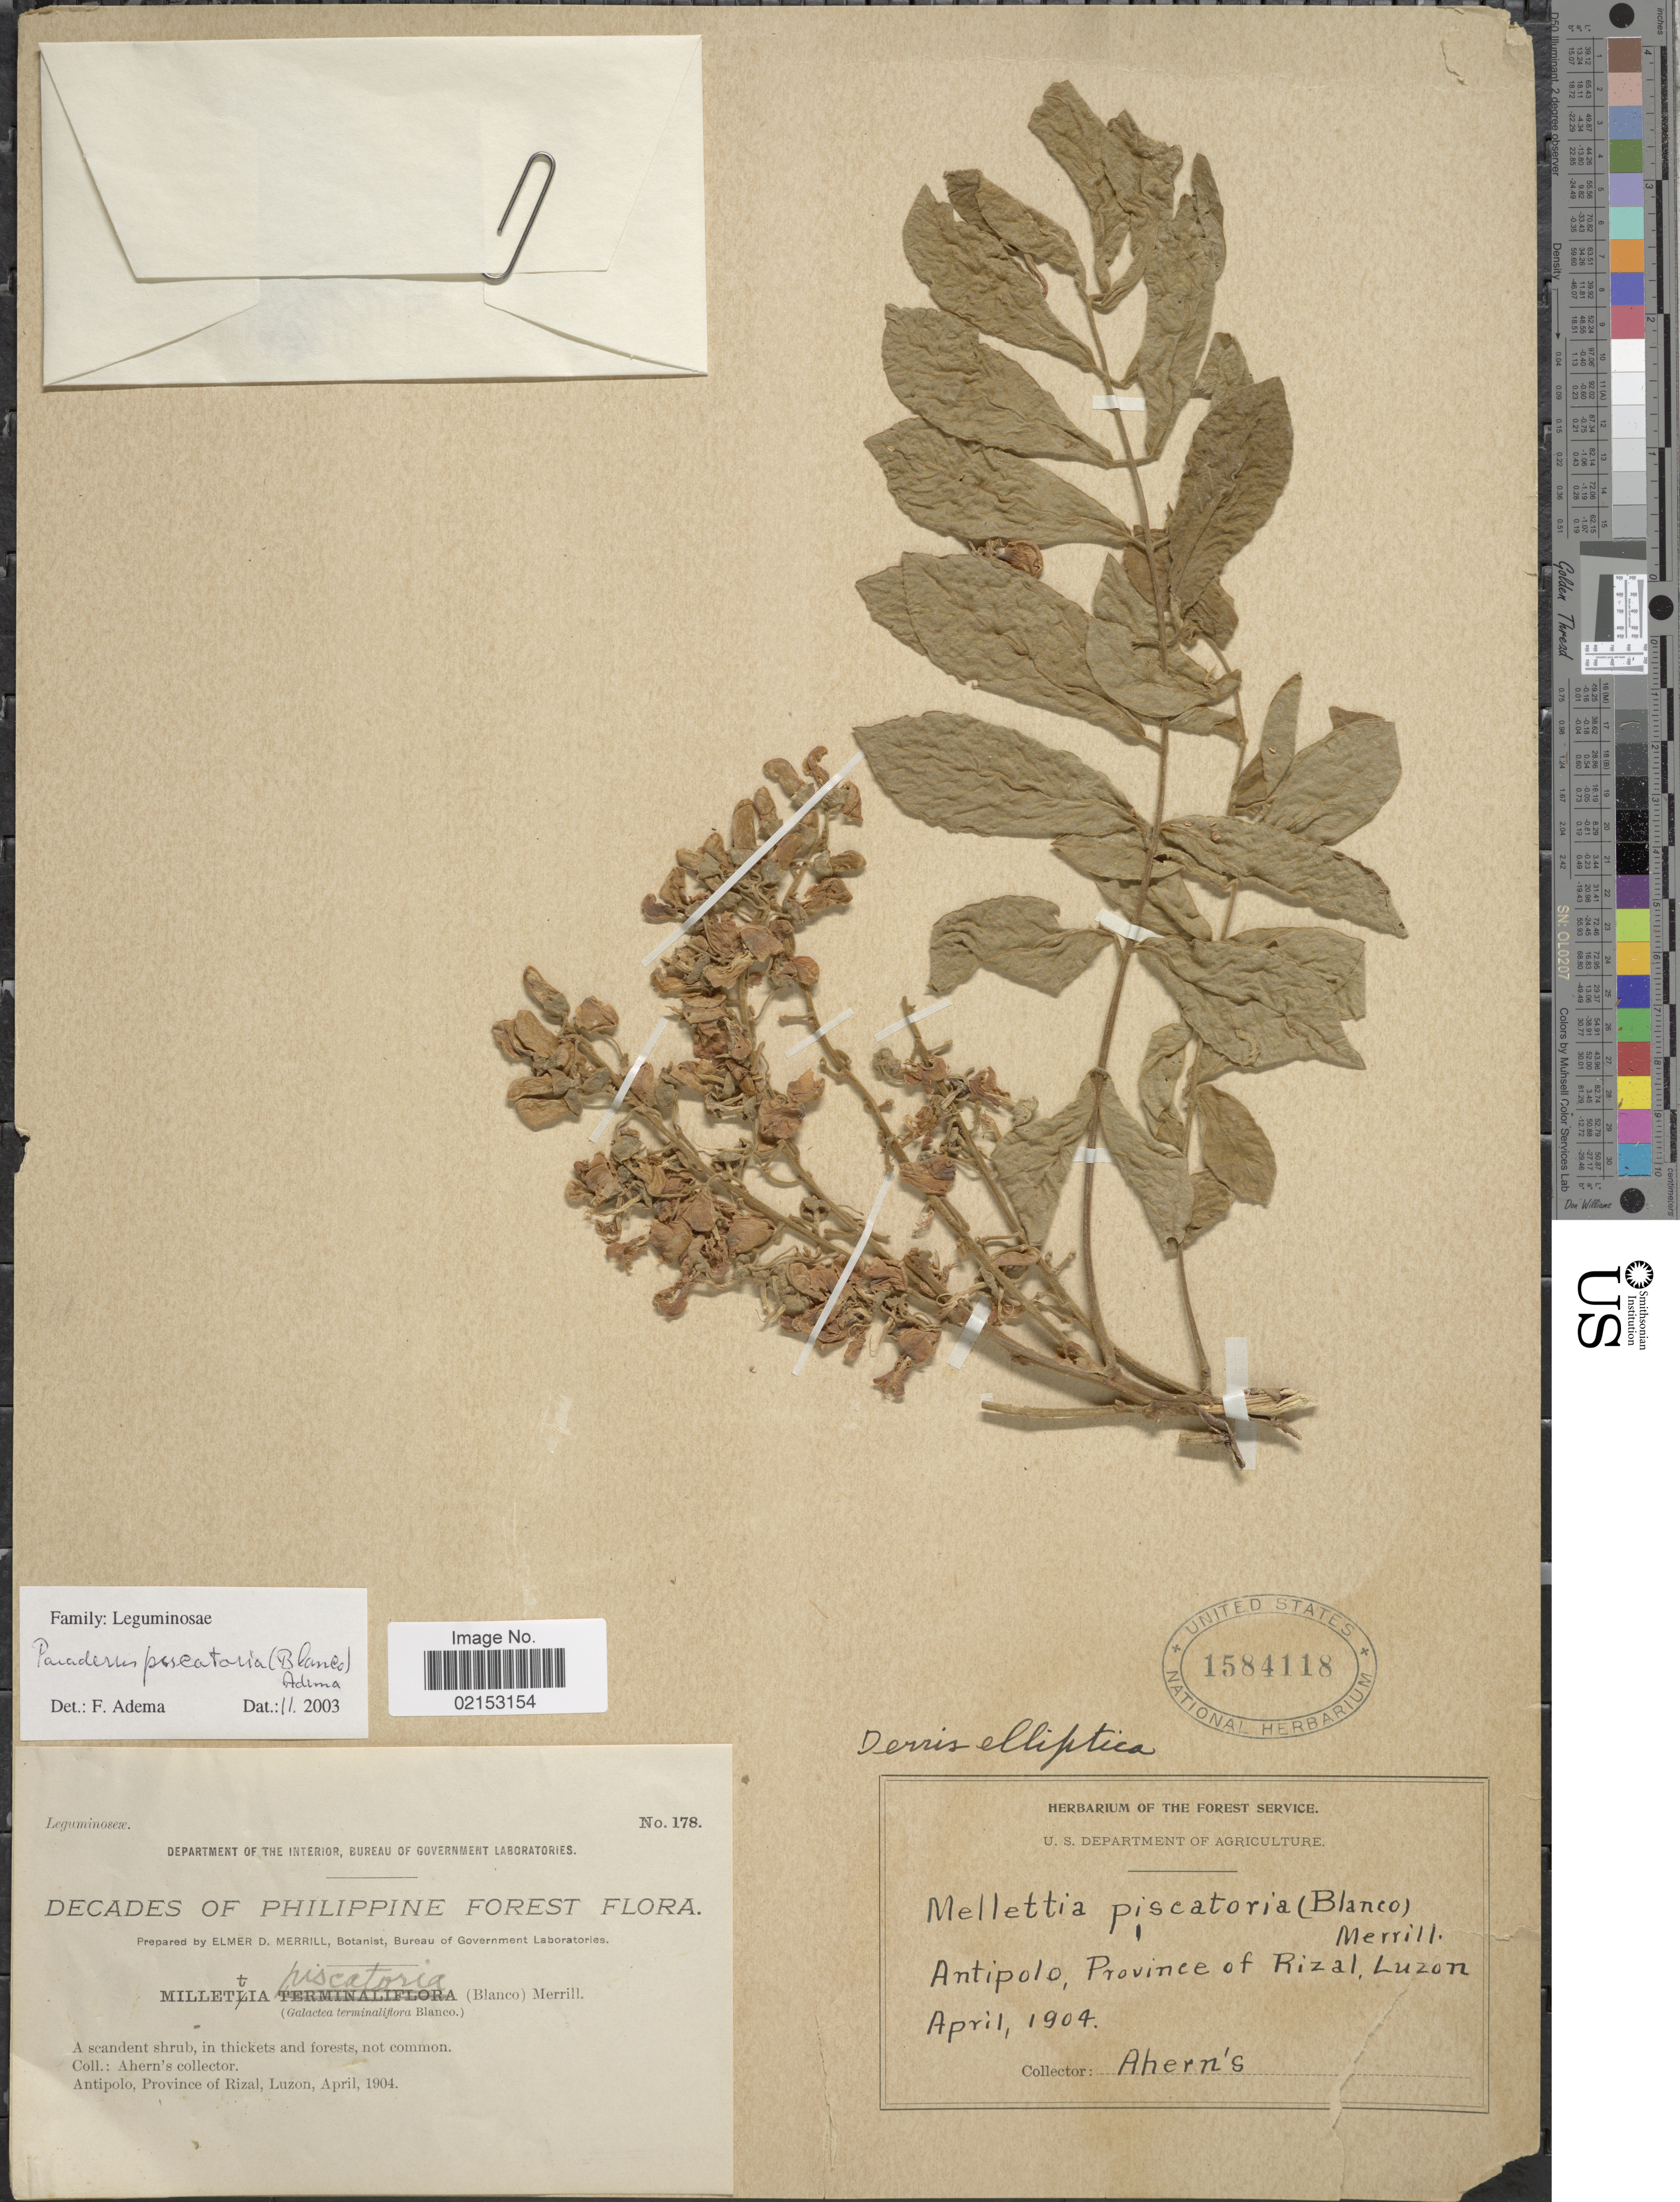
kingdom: Plantae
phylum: Tracheophyta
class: Magnoliopsida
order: Fabales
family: Fabaceae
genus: Derris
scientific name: Derris piscatoria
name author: (Blanco) Sirich. & Adema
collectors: Ahern's collector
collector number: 178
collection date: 1904-04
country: Philippines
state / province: Calabarzon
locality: Antipolo, Province of Rizal, Luzon.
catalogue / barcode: US 1584118